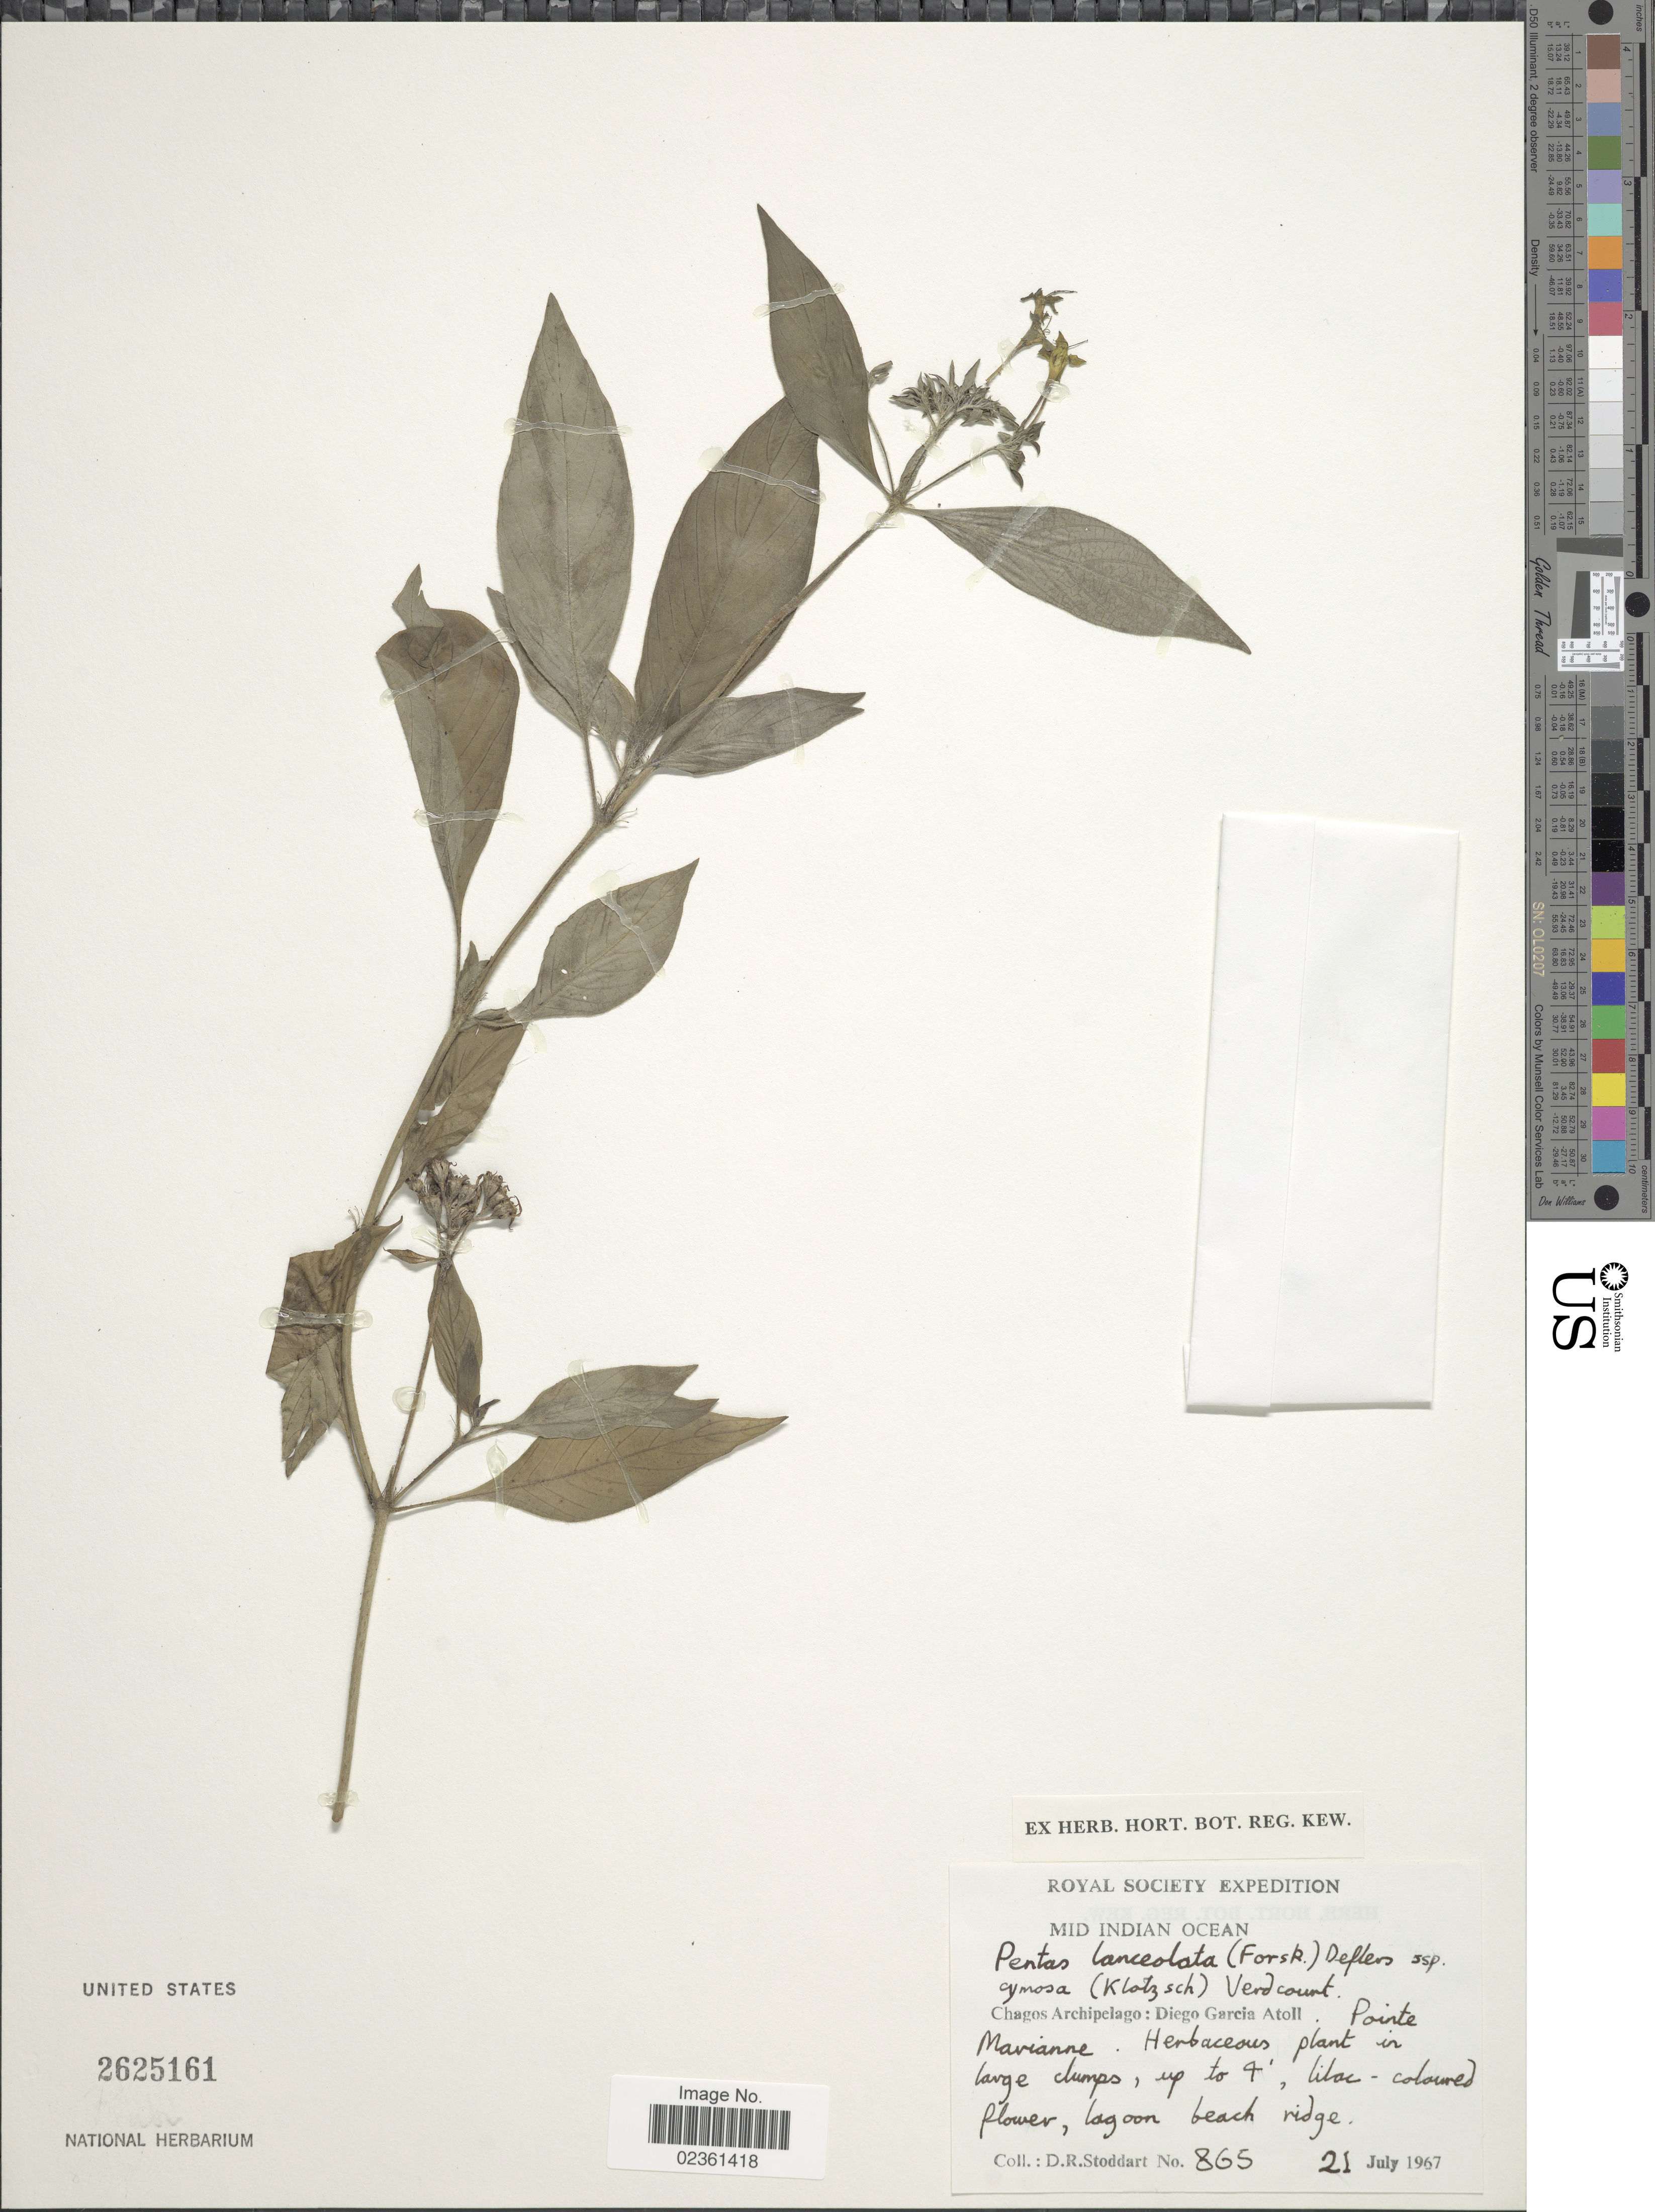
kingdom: Plantae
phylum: Tracheophyta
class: Magnoliopsida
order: Gentianales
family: Rubiaceae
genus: Pentas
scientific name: Pentas lanceolata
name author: (Forssk.) Deflers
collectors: D. R. Stoddart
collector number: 865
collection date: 1967-07-21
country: British Indian Ocean Territory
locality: Mid Indian Ocean, Chagos Archipelago: Diego Garcia Atoll, Pointe Marianne, beach ridge,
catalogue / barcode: US 2625161